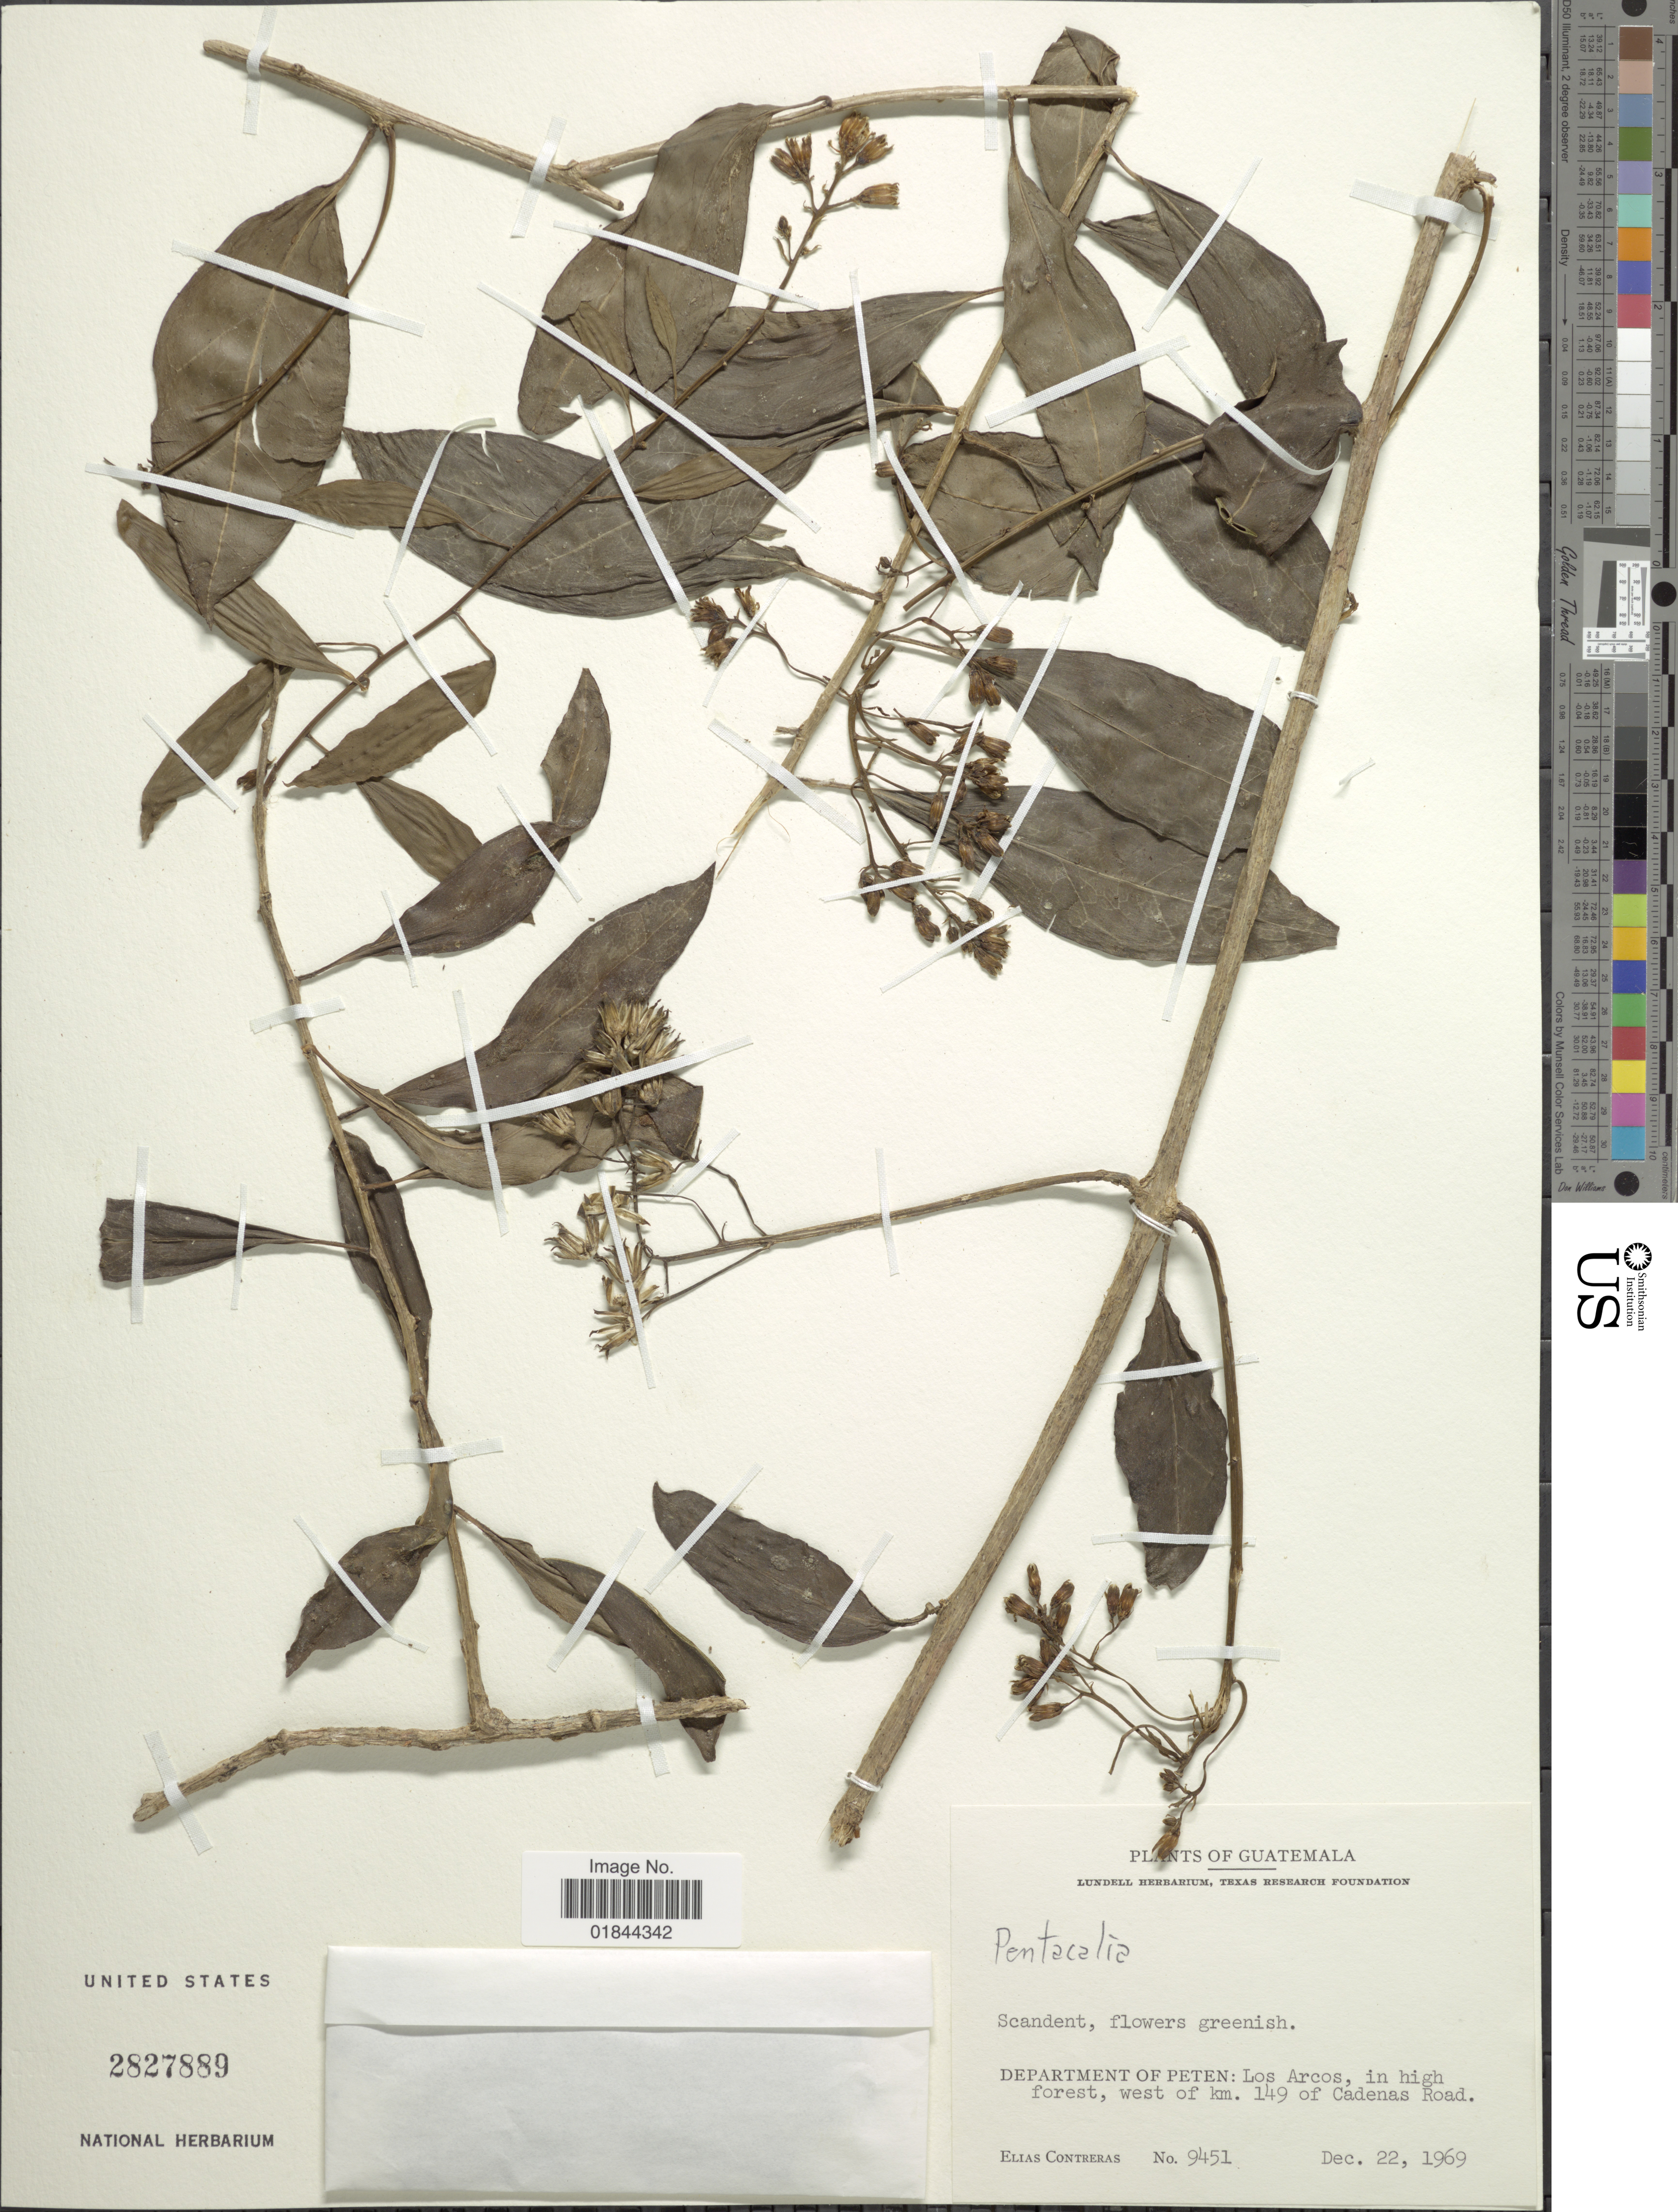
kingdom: Plantae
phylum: Tracheophyta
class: Magnoliopsida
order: Asterales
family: Asteraceae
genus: Pentacalia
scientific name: Pentacalia parasitica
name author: (Hemsl.) H. Rob. & Cuatrec.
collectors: E. Contreras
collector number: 9451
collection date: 1969-12-22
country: Guatemala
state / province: El Petén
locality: Department of Peten: Los Arcos, in high forest, west of km 149 of Cadenas Road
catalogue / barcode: US 2827889